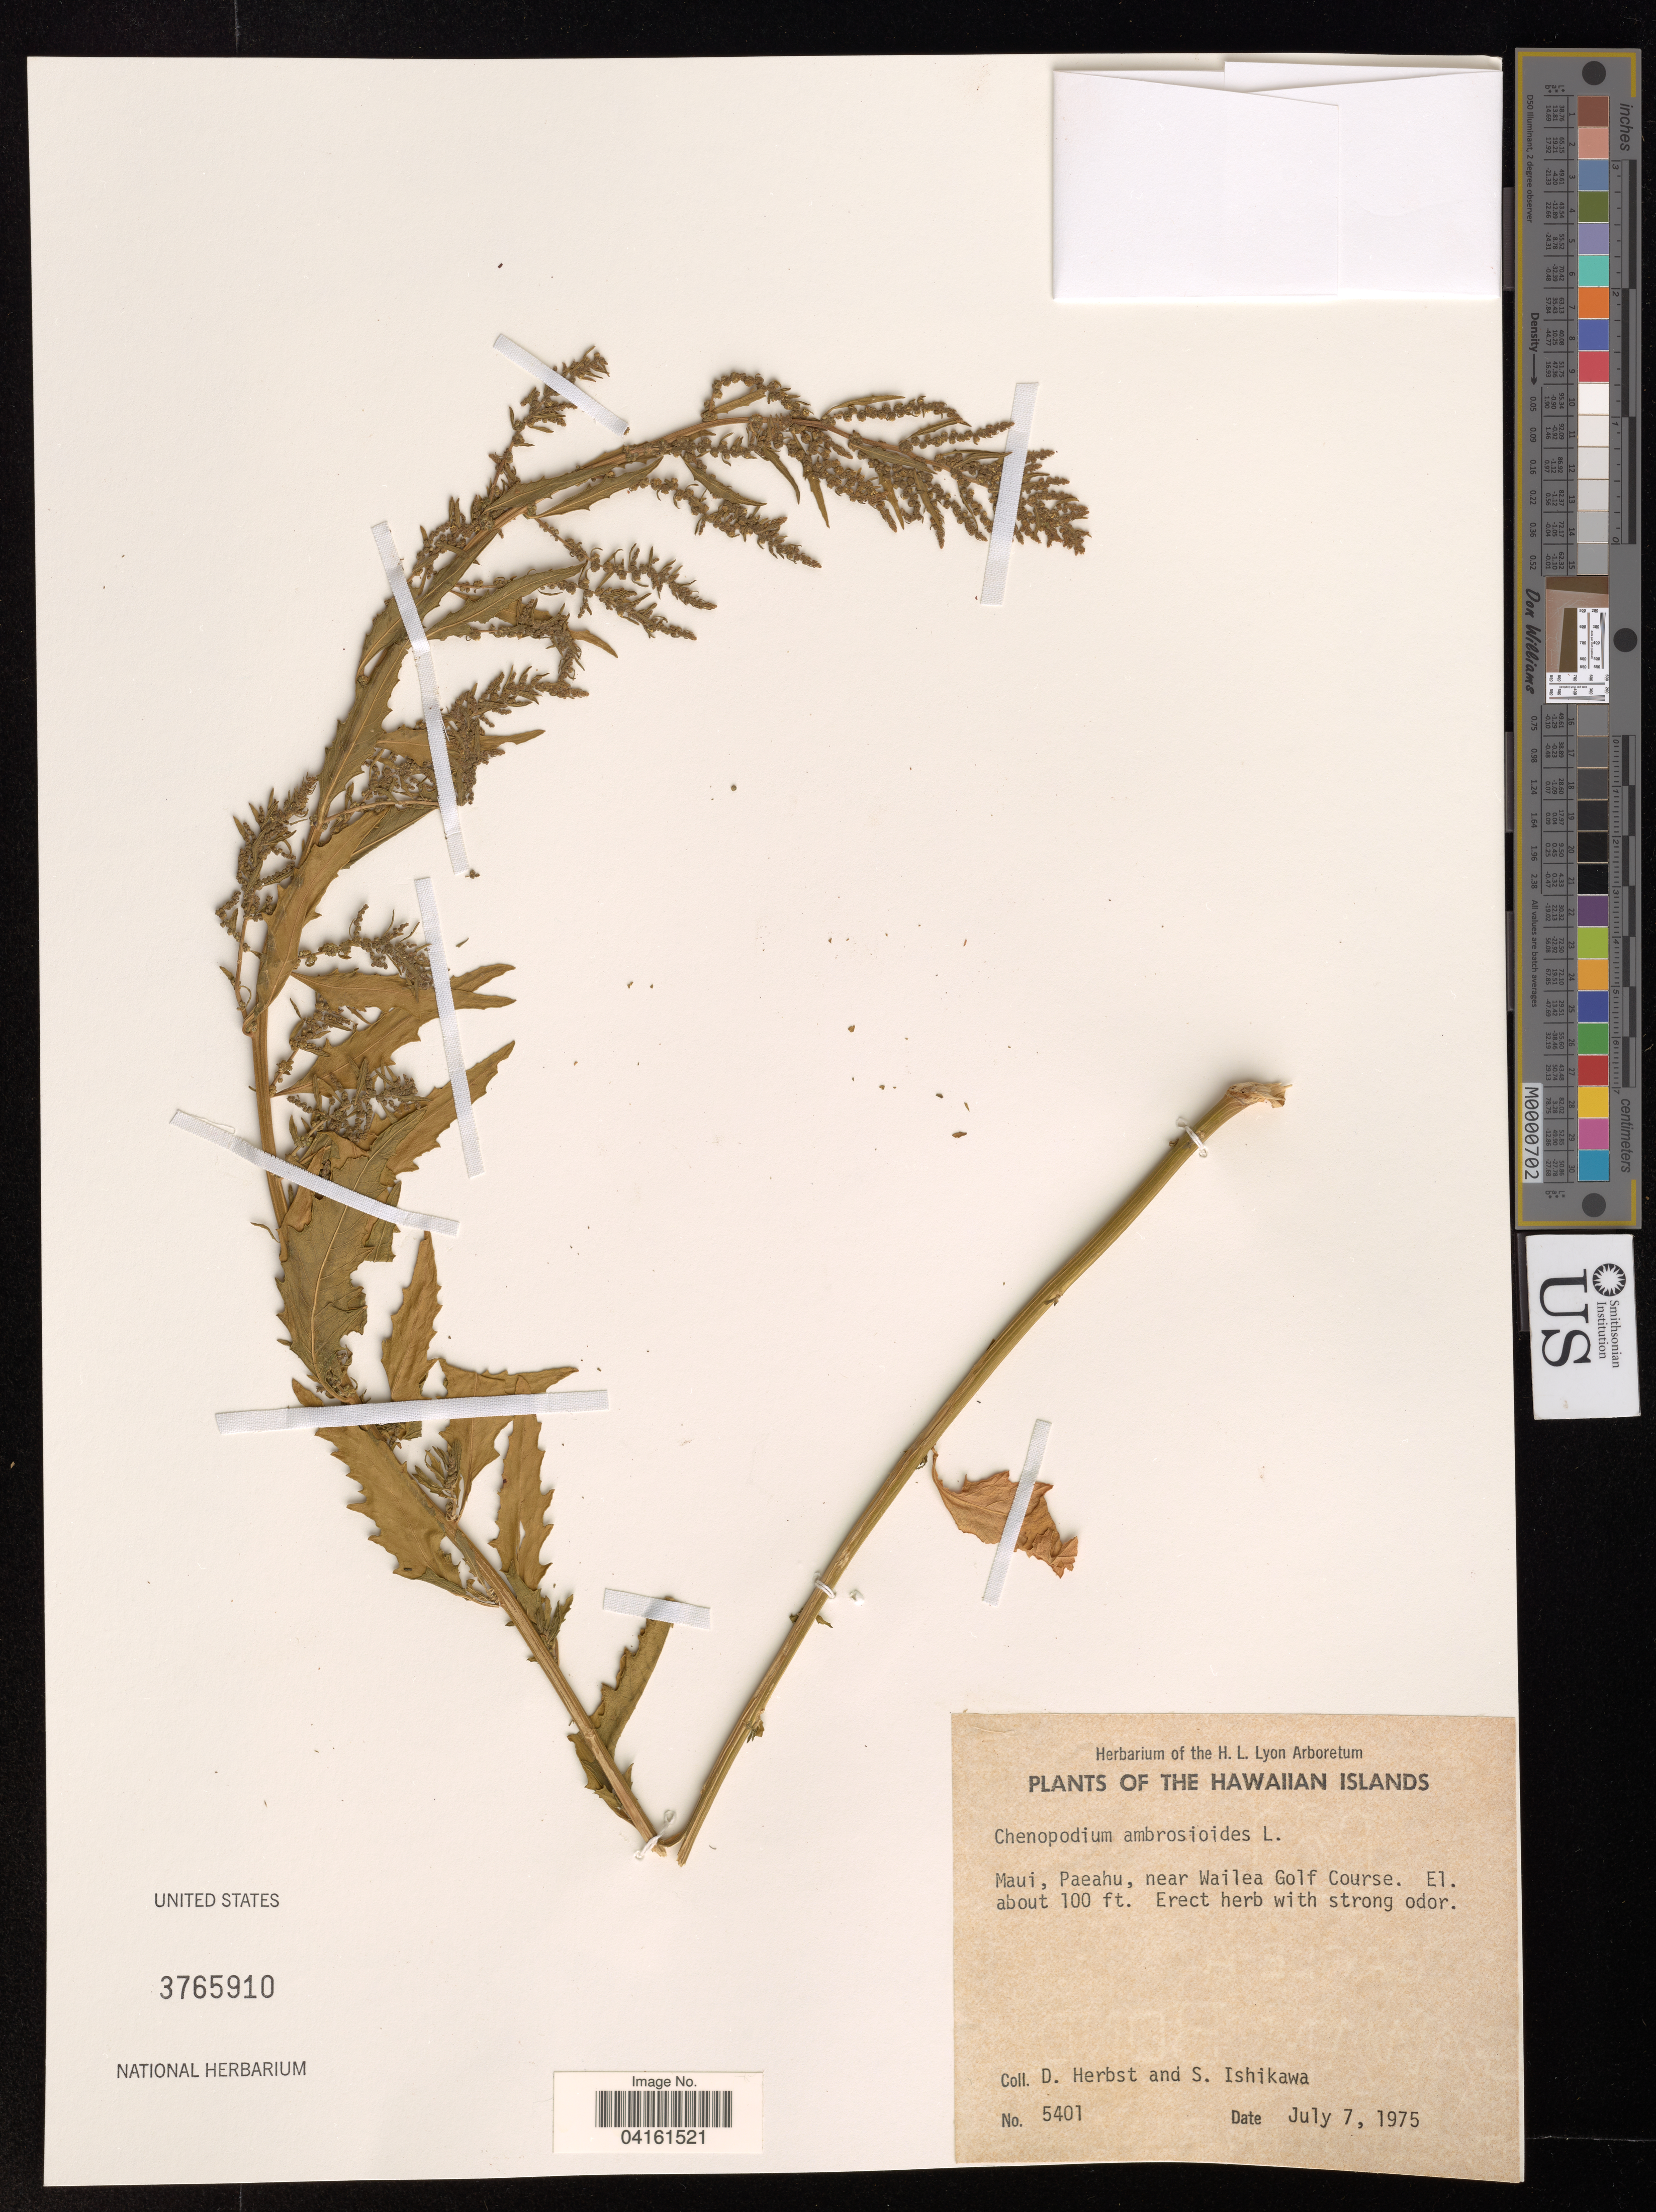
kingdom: Plantae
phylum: Tracheophyta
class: Magnoliopsida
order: Caryophyllales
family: Amaranthaceae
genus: Dysphania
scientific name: Dysphania ambrosioides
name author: (L.) Mosyakin & Clemants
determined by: Wagner, W. L., (BOT), Smithsonian Institution - National Museum of Natural History (UNITED STATES)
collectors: D. Herbst & D. Ishikawa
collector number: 5401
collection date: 1975-07-07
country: United States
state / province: Hawaii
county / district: Maui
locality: The Hawaiian Islands. Maui, Paeahu, near Wailea Golf Course.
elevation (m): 30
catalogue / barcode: US 3765910